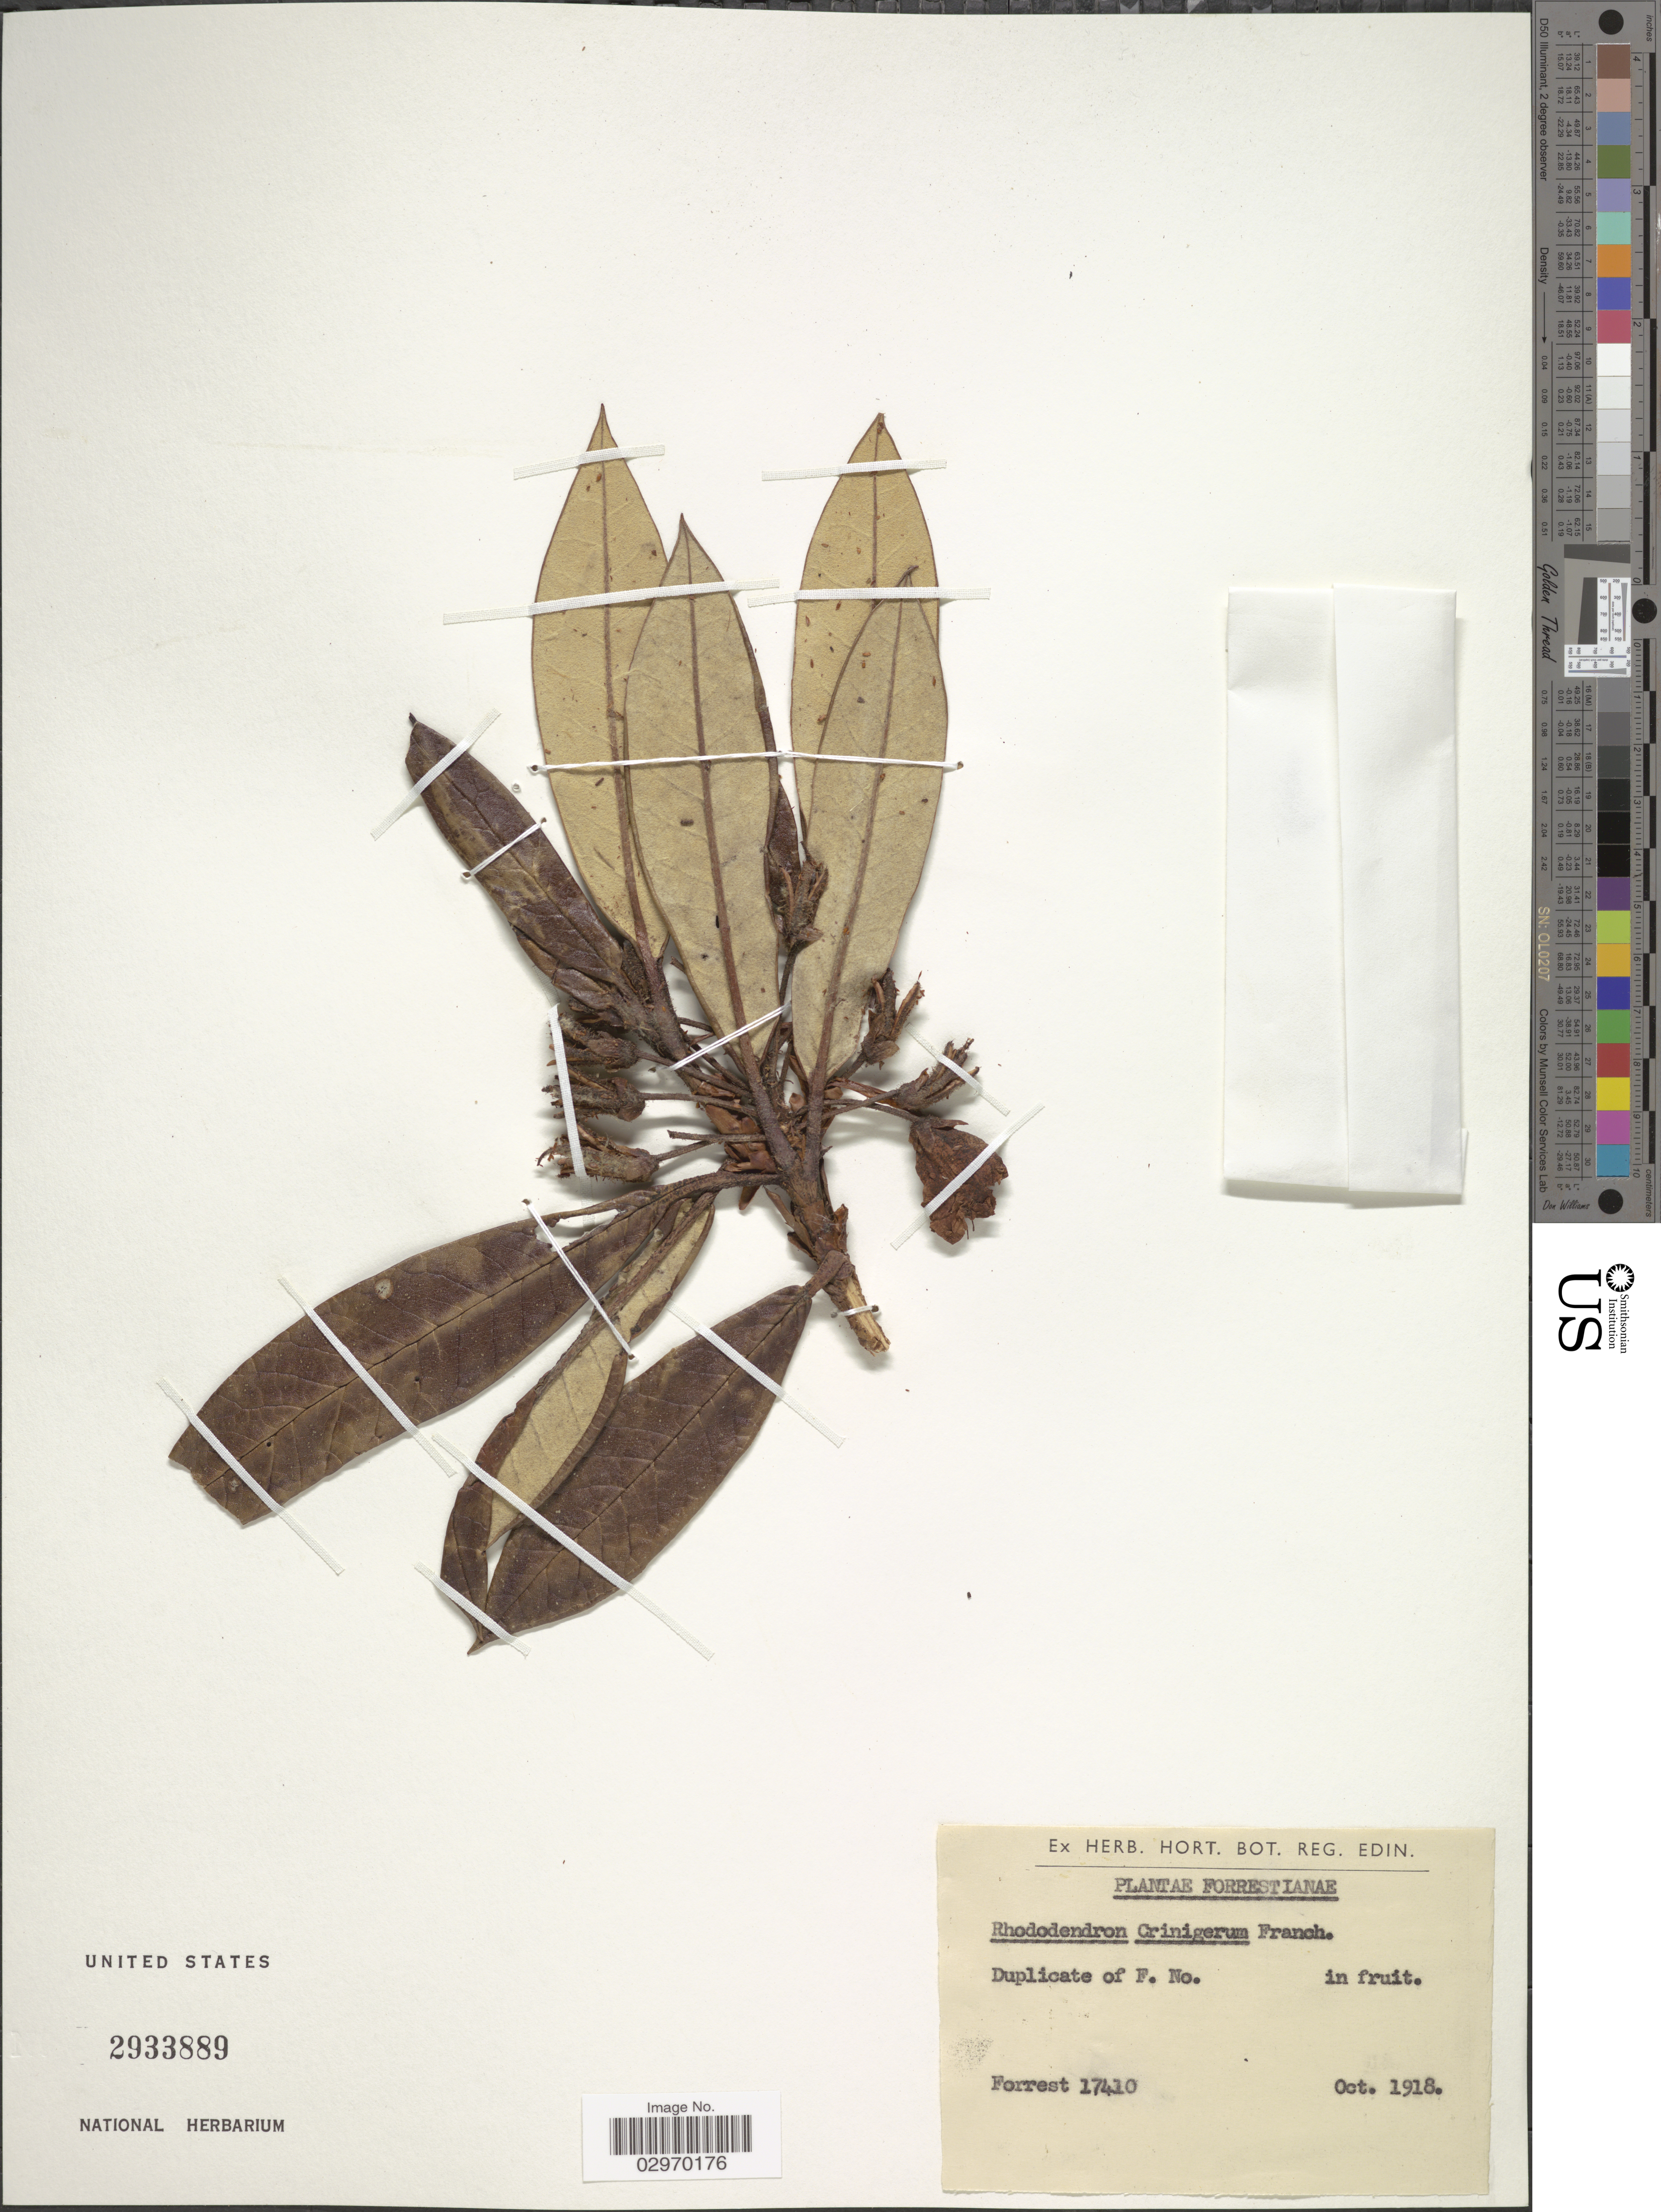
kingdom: Plantae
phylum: Tracheophyta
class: Magnoliopsida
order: Ericales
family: Ericaceae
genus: Rhododendron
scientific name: Rhododendron crinigerum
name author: Franch.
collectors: -. Forrest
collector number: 17410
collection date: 1918-10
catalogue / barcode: US 2933889